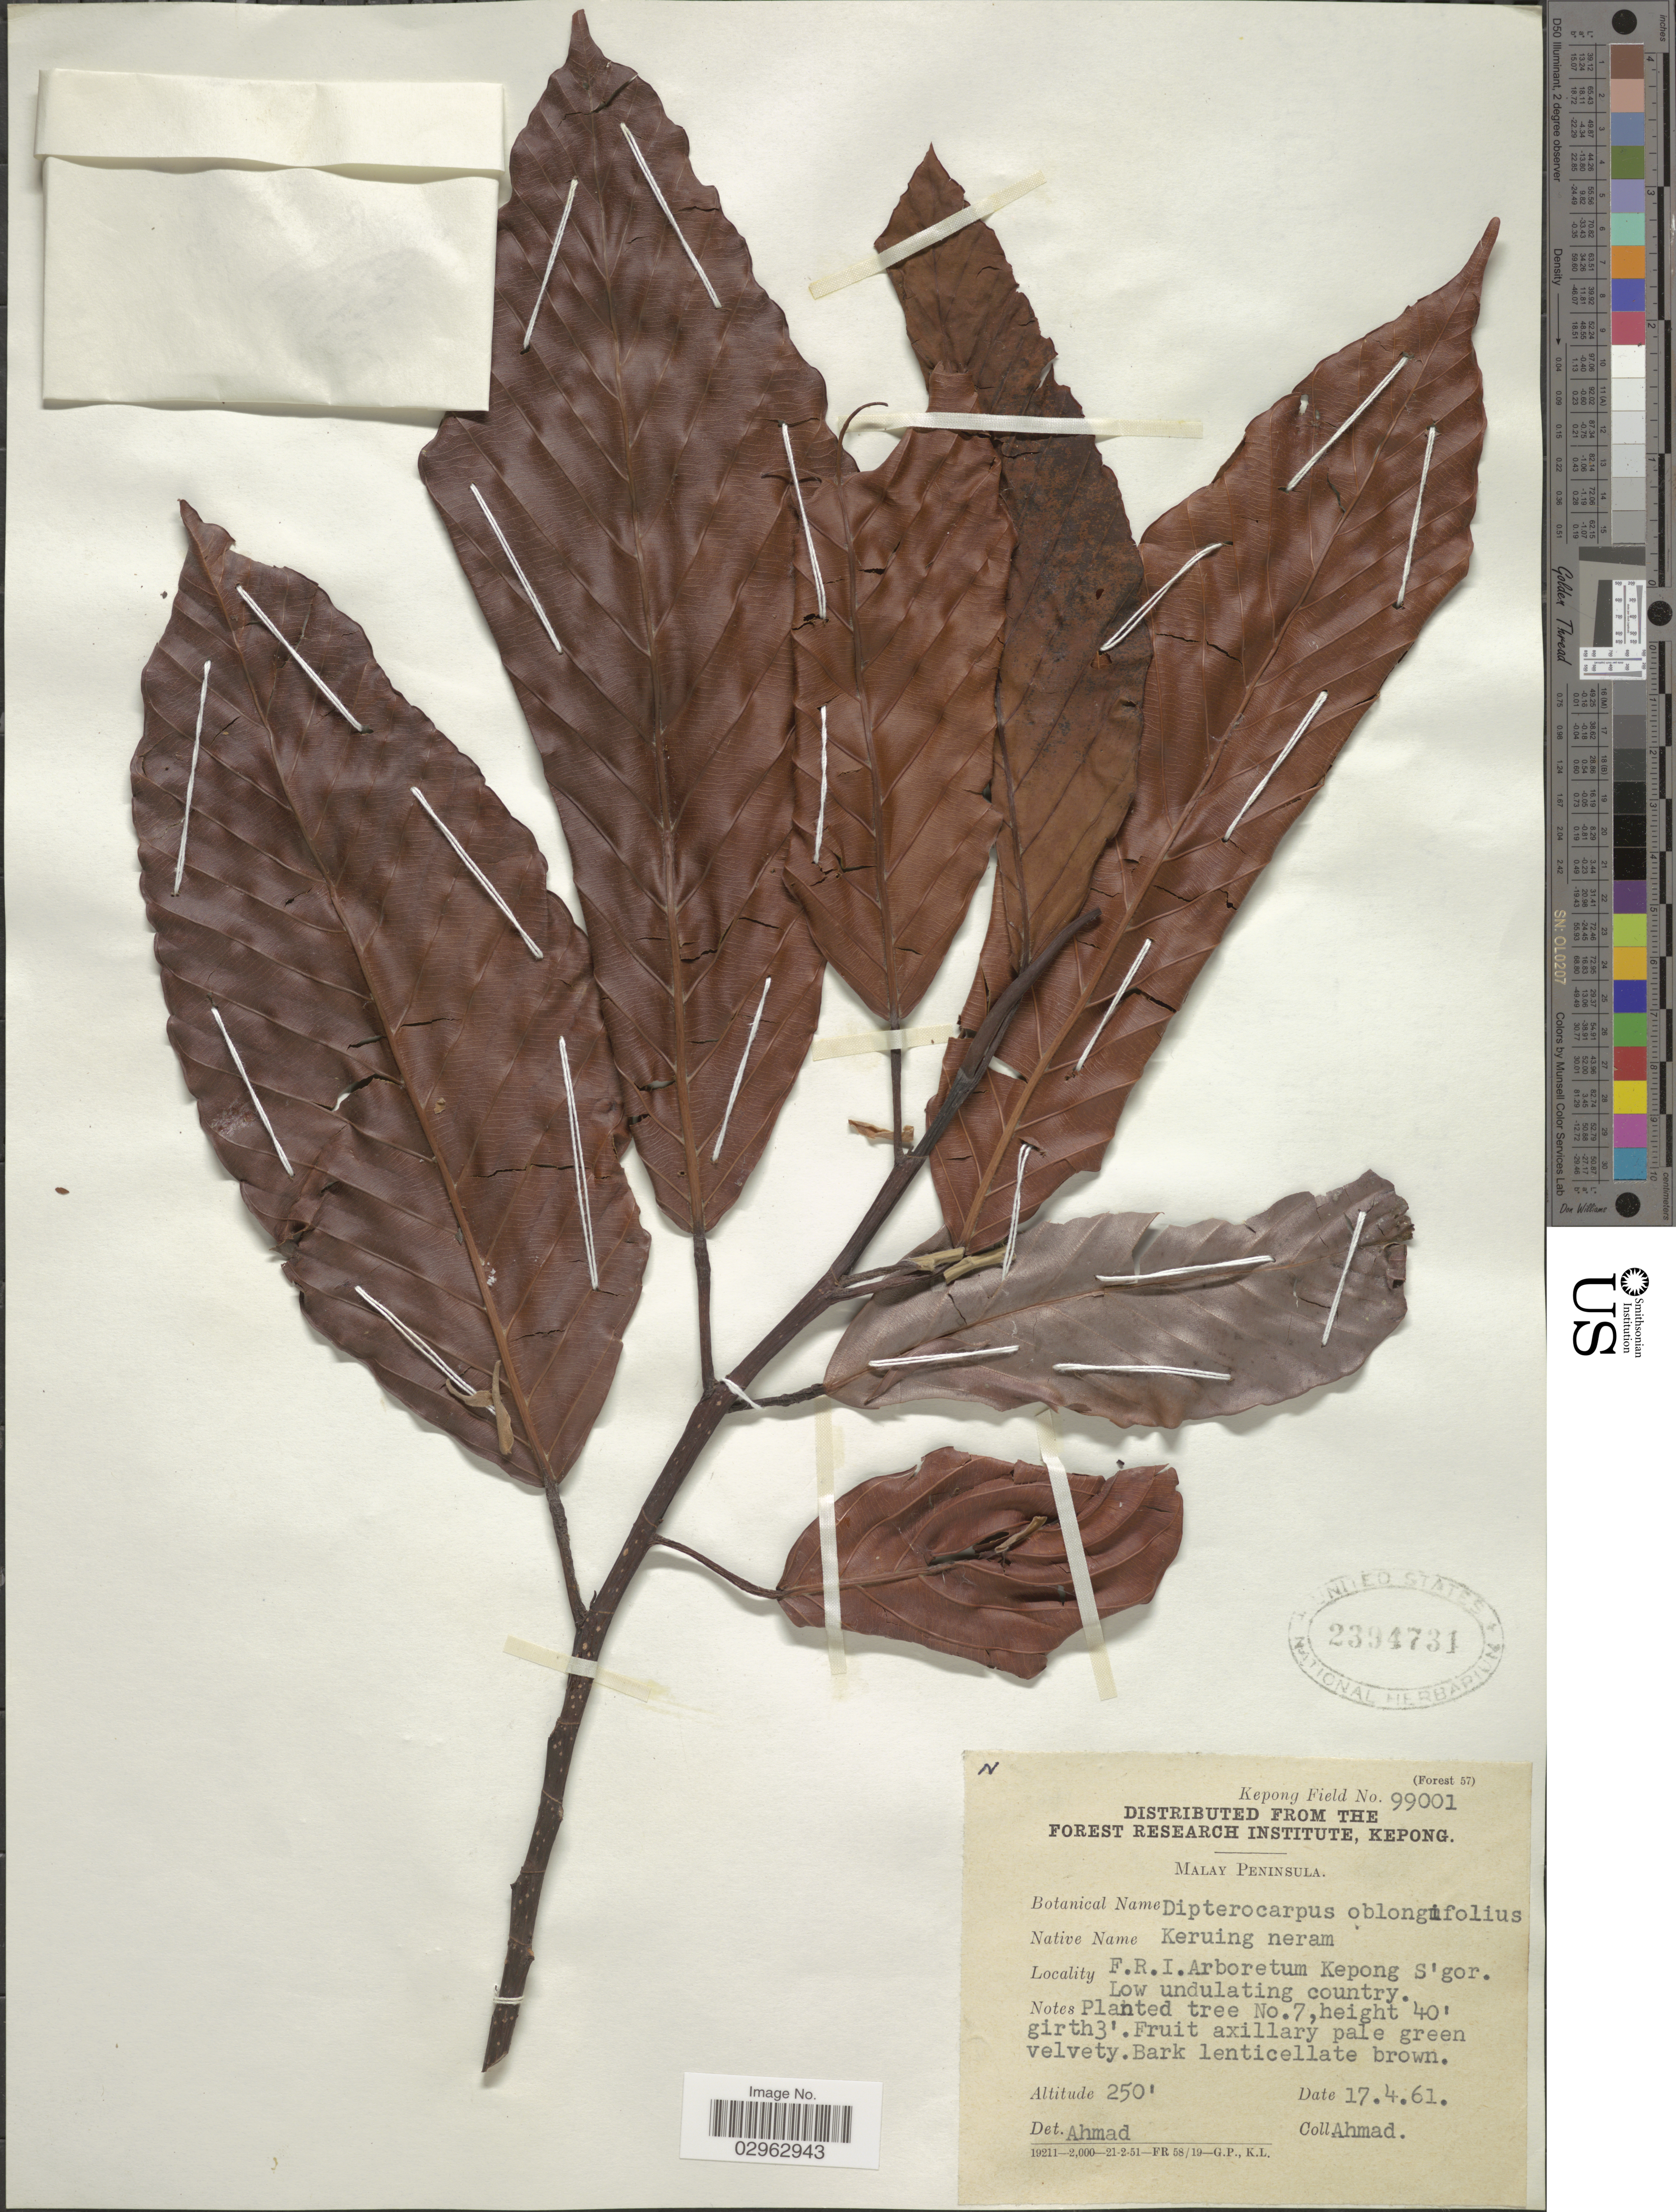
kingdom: Plantae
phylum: Tracheophyta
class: Magnoliopsida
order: Malvales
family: Dipterocarpaceae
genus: Dipterocarpus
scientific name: Dipterocarpus oblongifolius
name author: Blume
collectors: -. Ahmad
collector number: Kepong Field 99001 ?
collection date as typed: Transcribed d/m/y: 17/4/61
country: Malaysia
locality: Malay Peninsula. F. R. I. Arboretum Kepong S'gor.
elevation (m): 76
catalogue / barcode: US 2394731